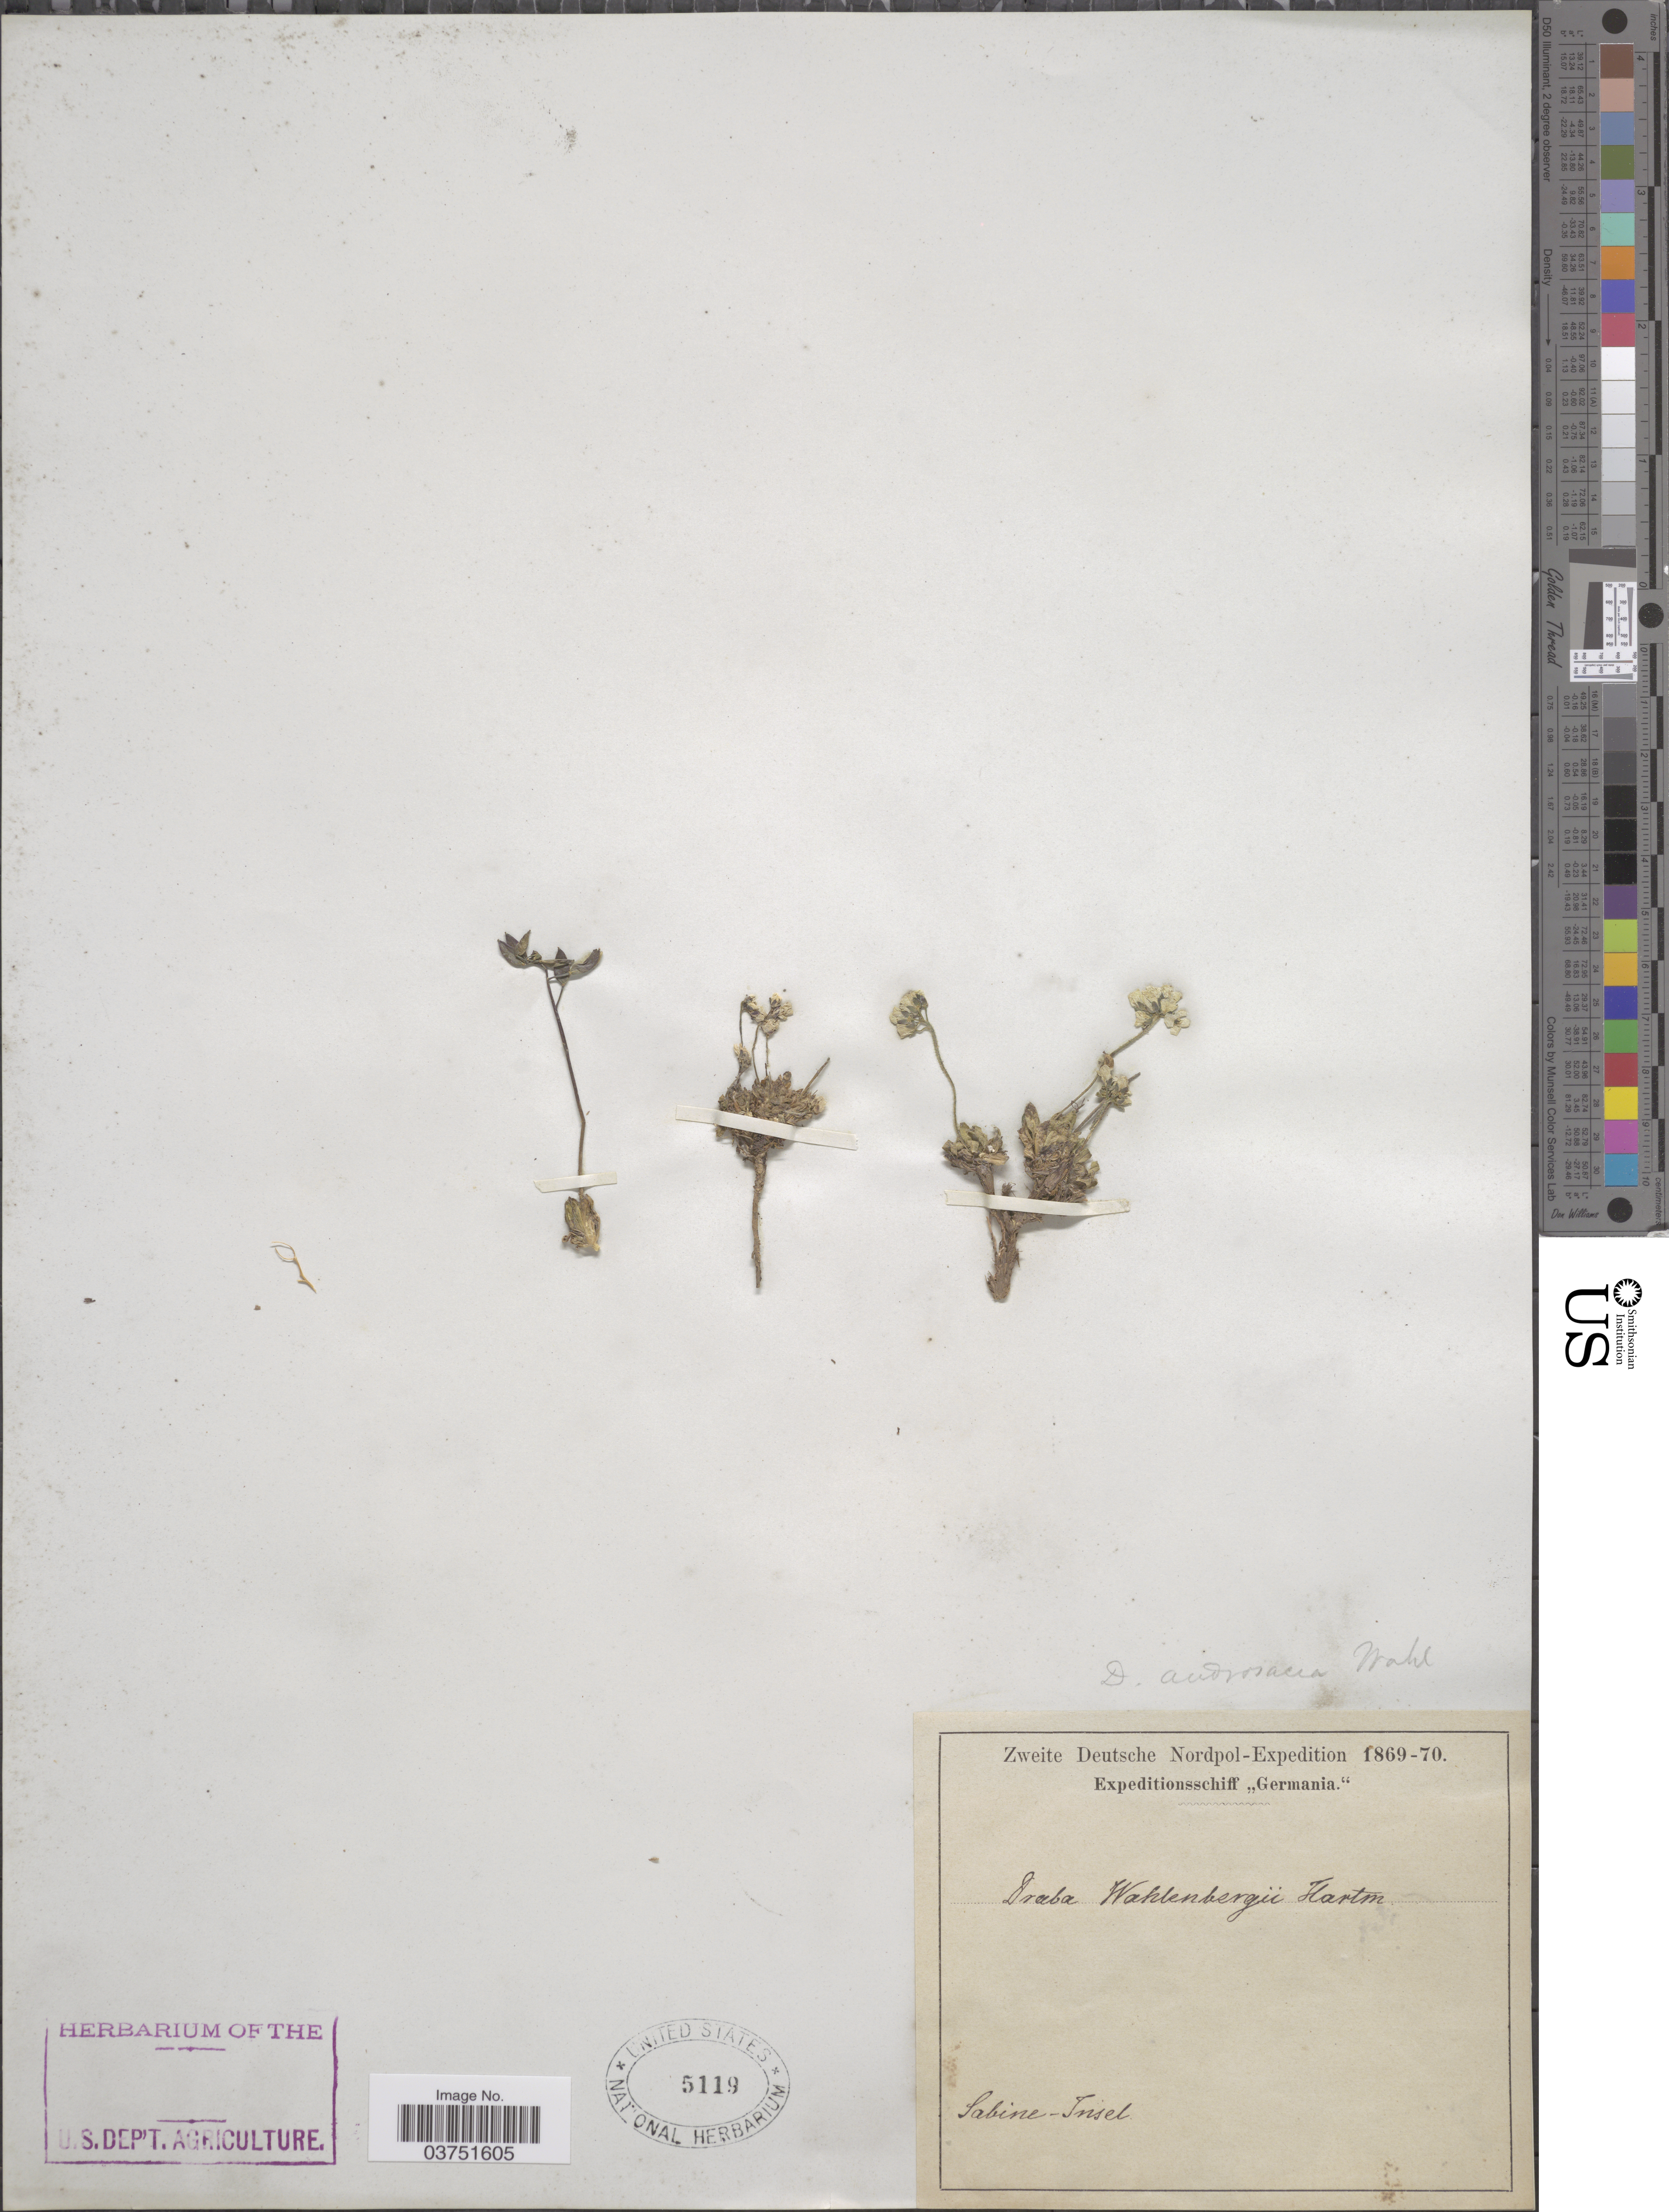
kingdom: Plantae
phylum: Tracheophyta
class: Magnoliopsida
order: Brassicales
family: Brassicaceae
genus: Draba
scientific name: Draba lactea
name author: Adams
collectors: Zweite Deutsche Nordpol-Expedition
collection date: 1869/1870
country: Greenland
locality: Sabine-Insel.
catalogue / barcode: US 5119